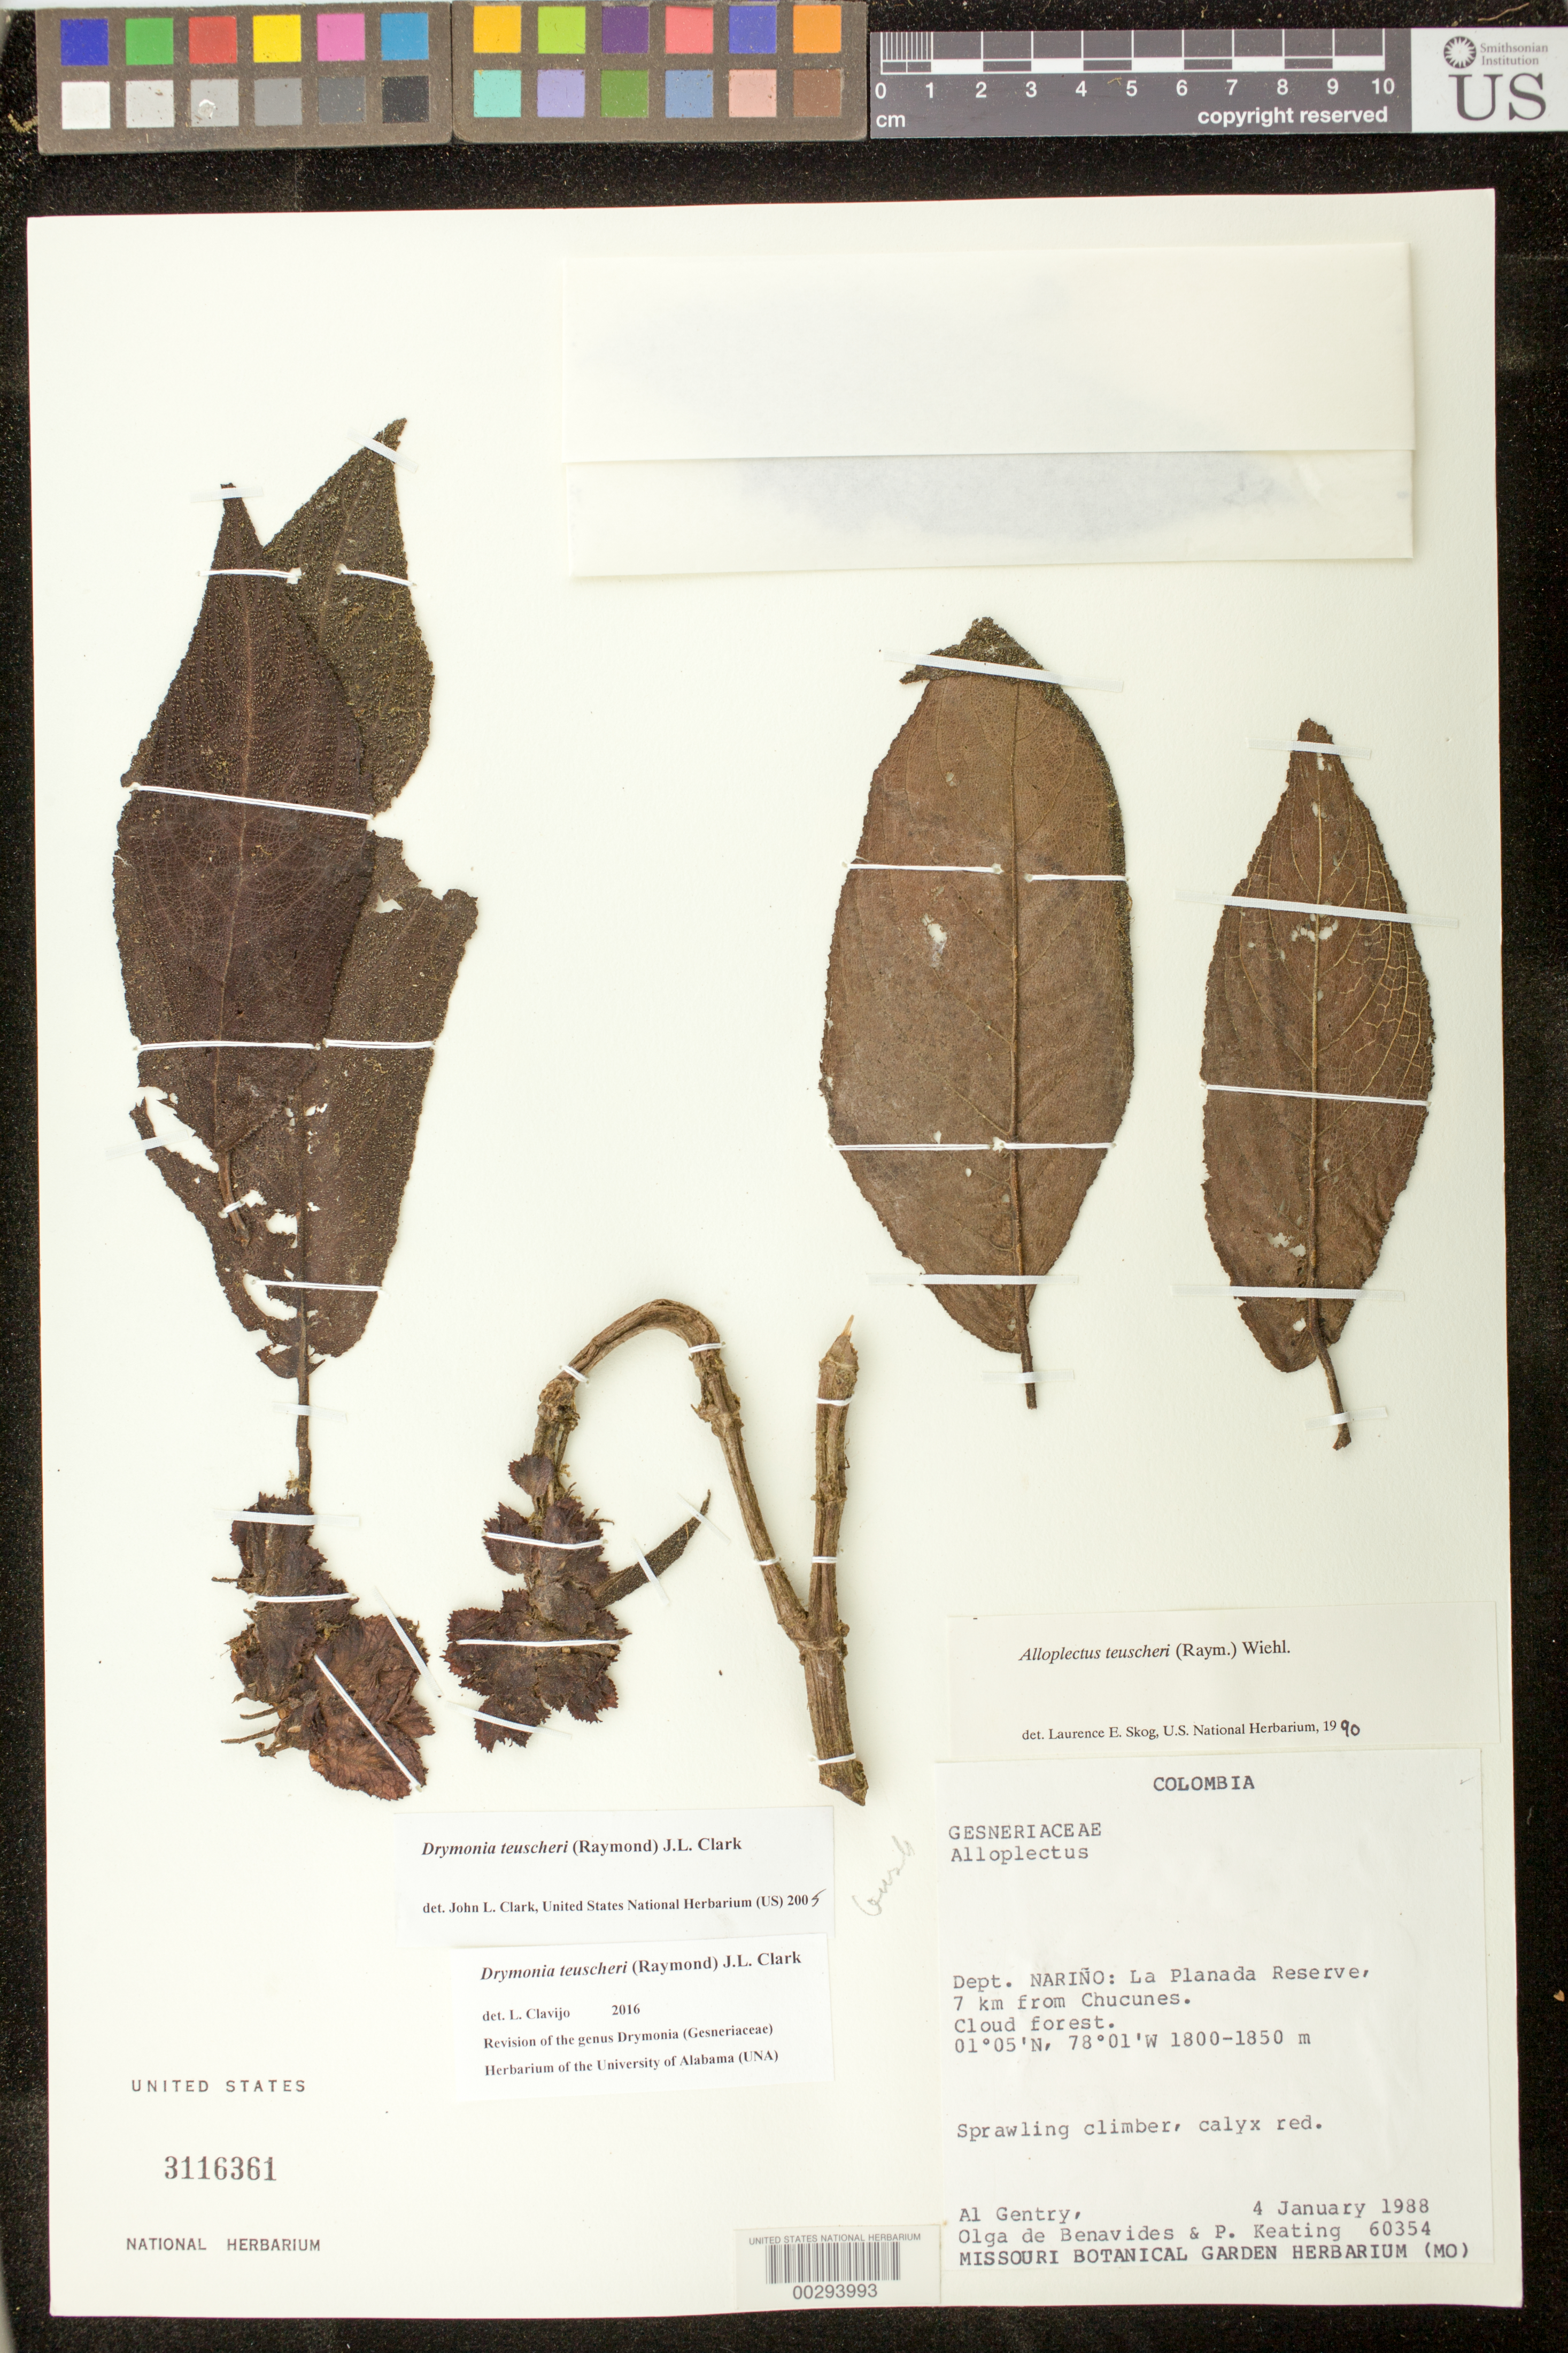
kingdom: Plantae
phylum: Tracheophyta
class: Magnoliopsida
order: Lamiales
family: Gesneriaceae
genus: Drymonia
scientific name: Drymonia teuscheri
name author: (Raymond) J.L. Clark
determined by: Clark, J. L., (SEL), The Marie Selby Botanical Garden (UNITED STATES)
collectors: A. H. Gentry, Olga S. de Benavides & P. Keating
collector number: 60354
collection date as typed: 04 Jan 1988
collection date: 1988-01-04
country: Colombia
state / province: Nariño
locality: La Planada Reserve, 7 km from Chucunes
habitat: Cloud forest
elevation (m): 1800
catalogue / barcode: US 3116361